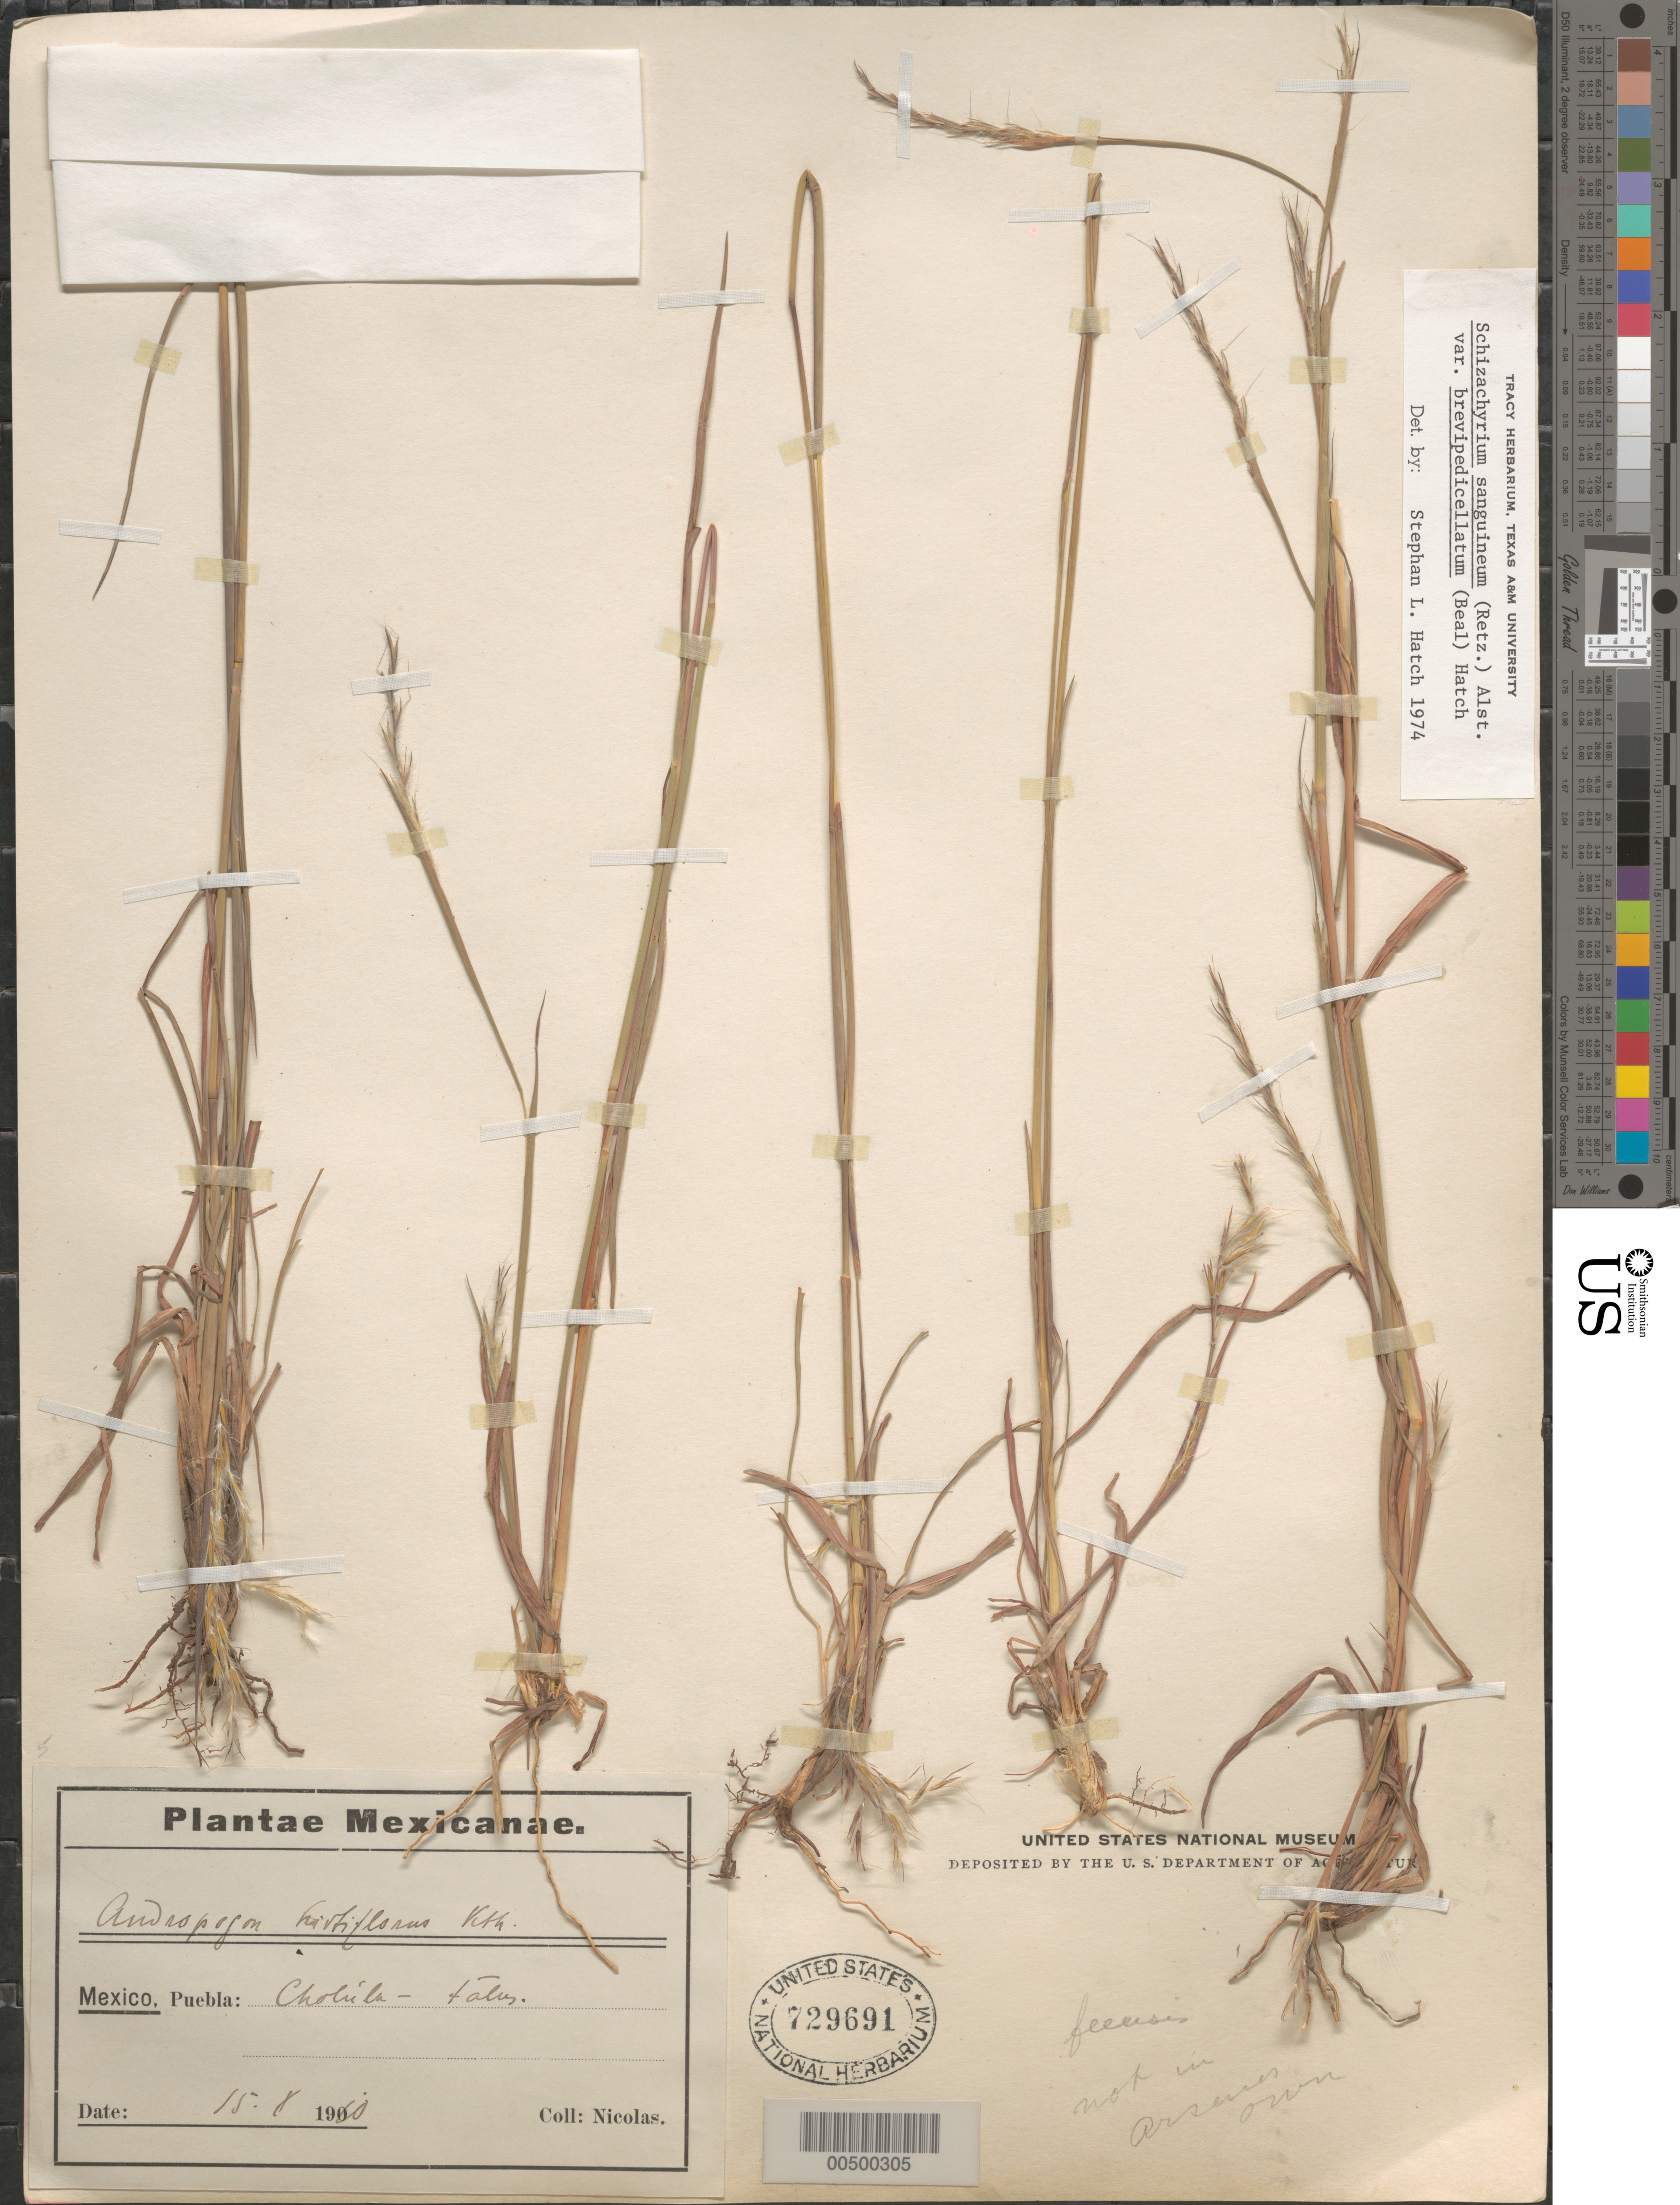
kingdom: Plantae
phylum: Tracheophyta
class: Liliopsida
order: Poales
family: Poaceae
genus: Schizachyrium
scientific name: Schizachyrium sanguineum var. brevipedicellatum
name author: (W.J. Beal) S.L. Hatch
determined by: Hatch, S. L.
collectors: -. Nicolas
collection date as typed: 15 Aug 1910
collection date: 1910-08-15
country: Mexico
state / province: Puebla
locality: Cholula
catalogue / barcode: US 729691